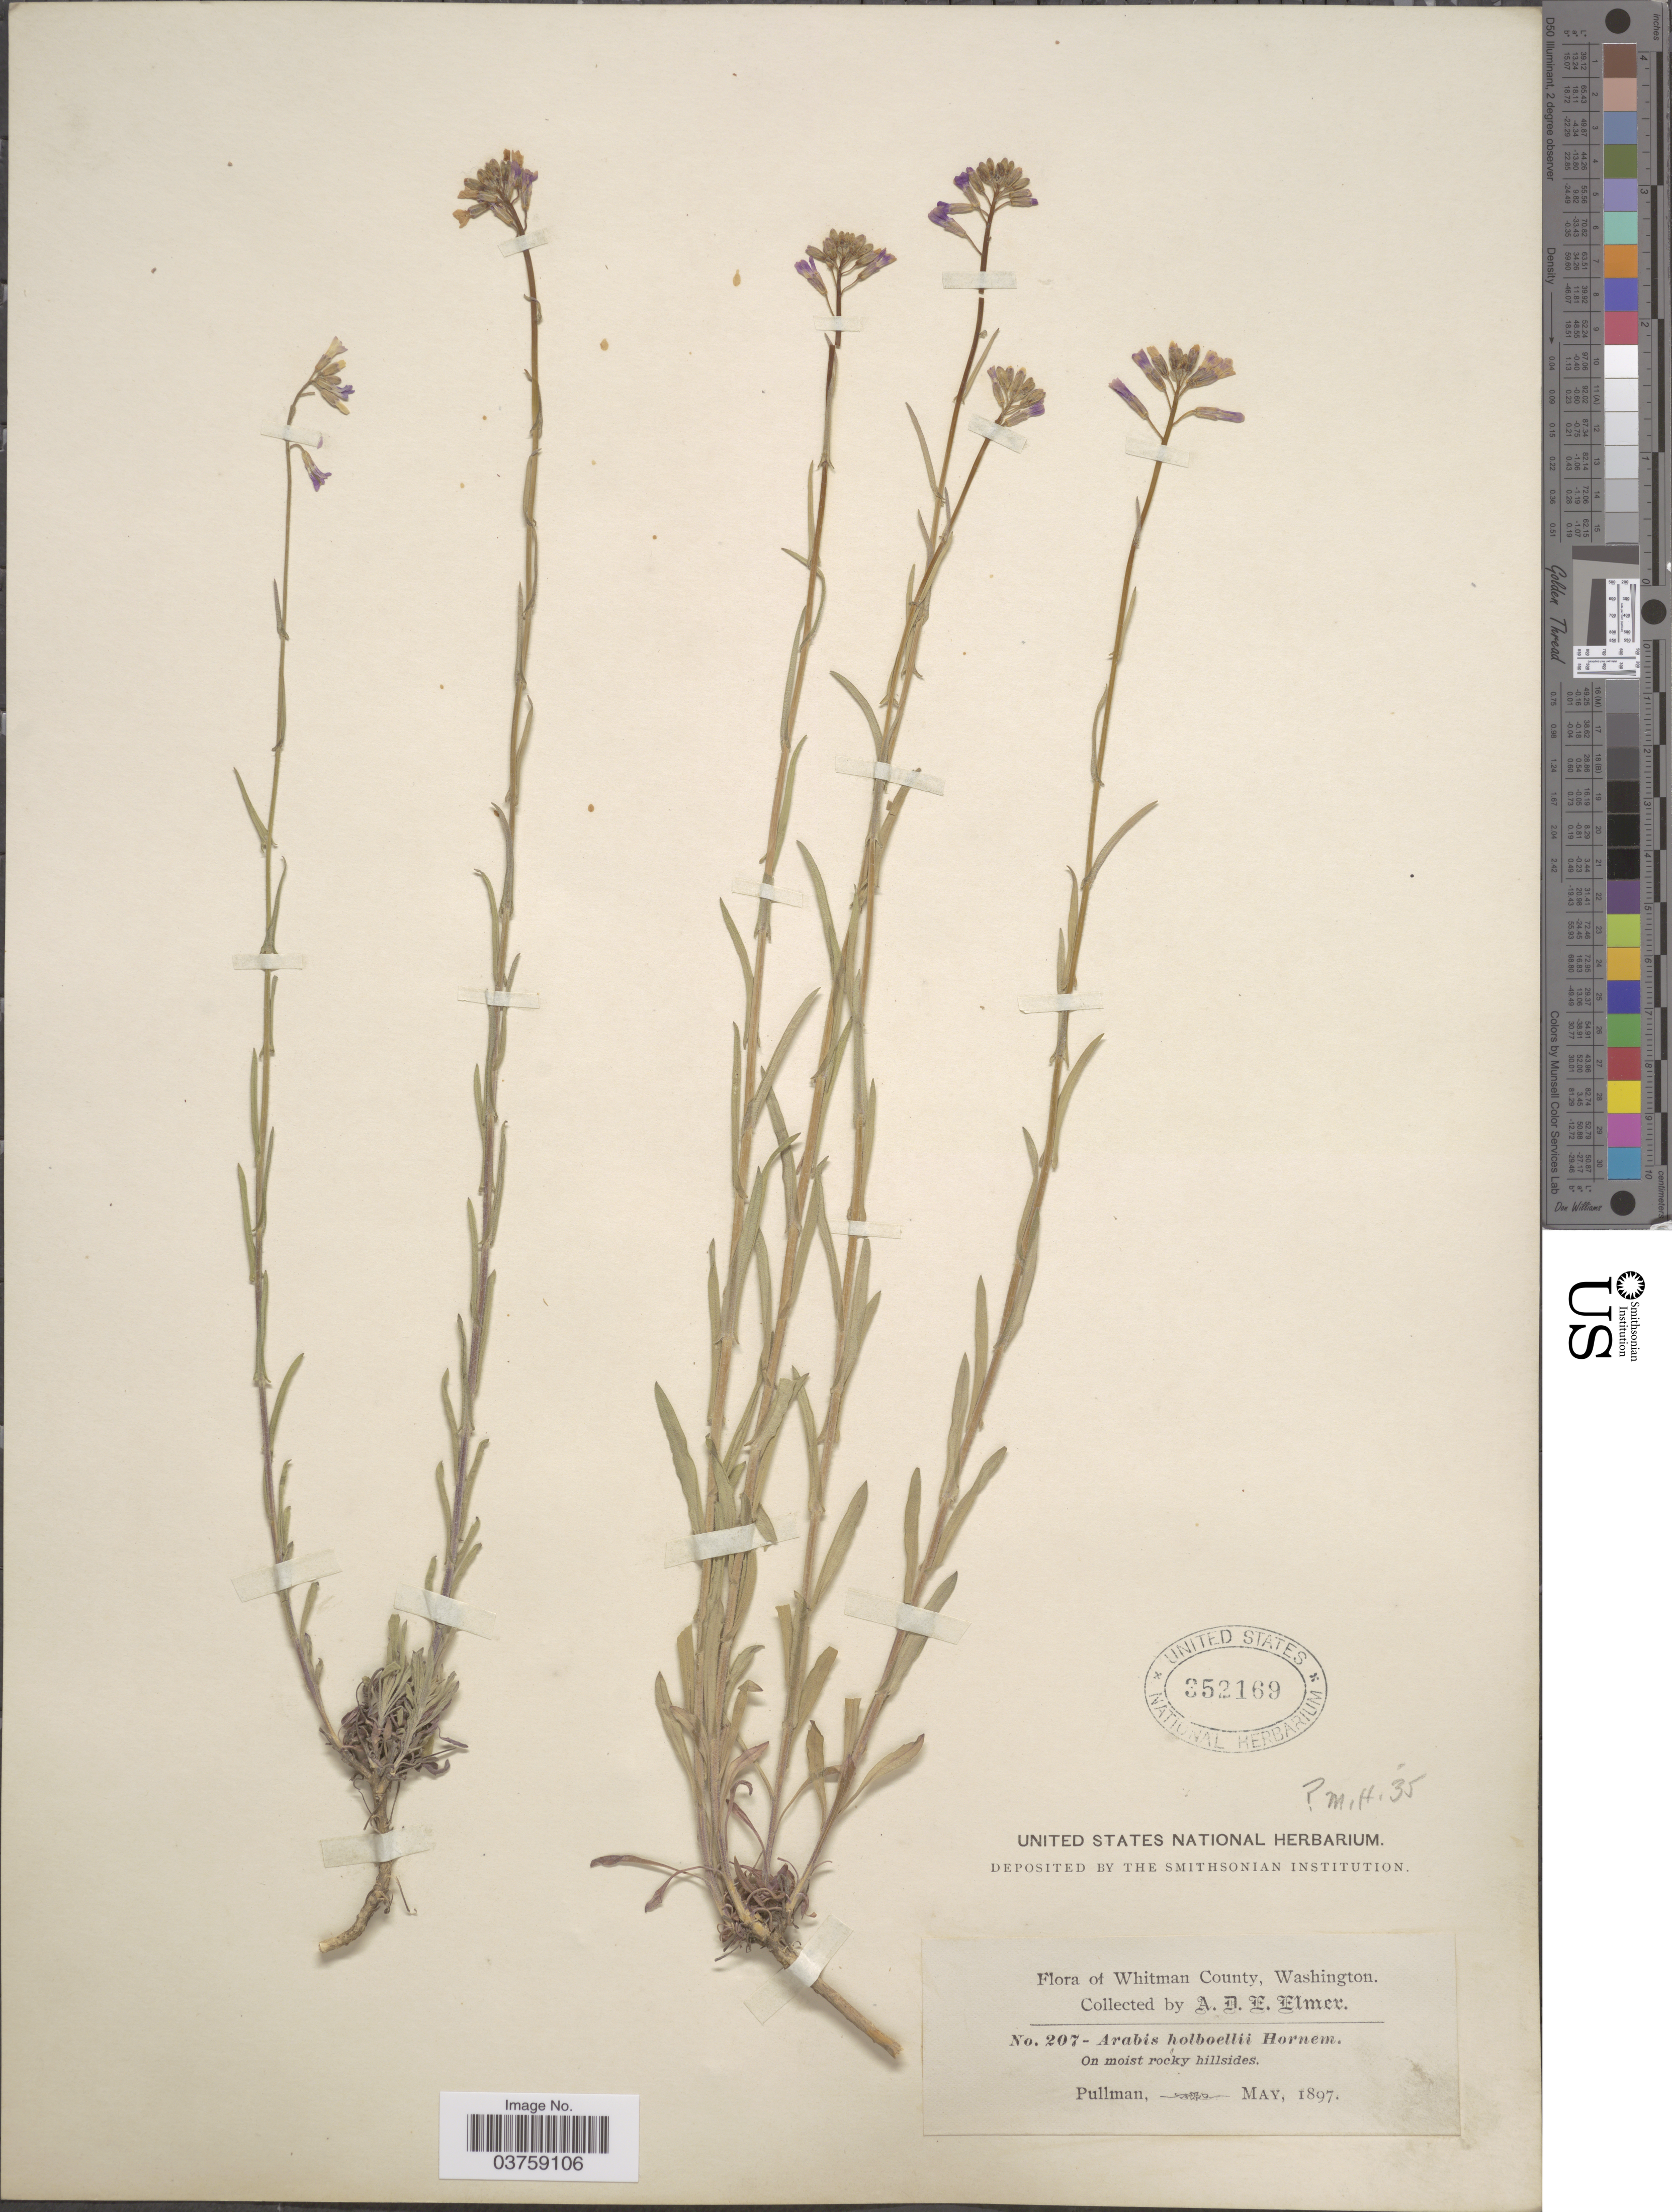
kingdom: Plantae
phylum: Tracheophyta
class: Magnoliopsida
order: Brassicales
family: Brassicaceae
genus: Arabis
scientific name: Arabis sparsiflora var. subvillosa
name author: (S. Watson) Rollins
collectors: A. D. E. Elmer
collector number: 207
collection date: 1897-05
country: United States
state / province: Washington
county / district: Whitman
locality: Whitman County. Pullman.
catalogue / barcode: US 352169